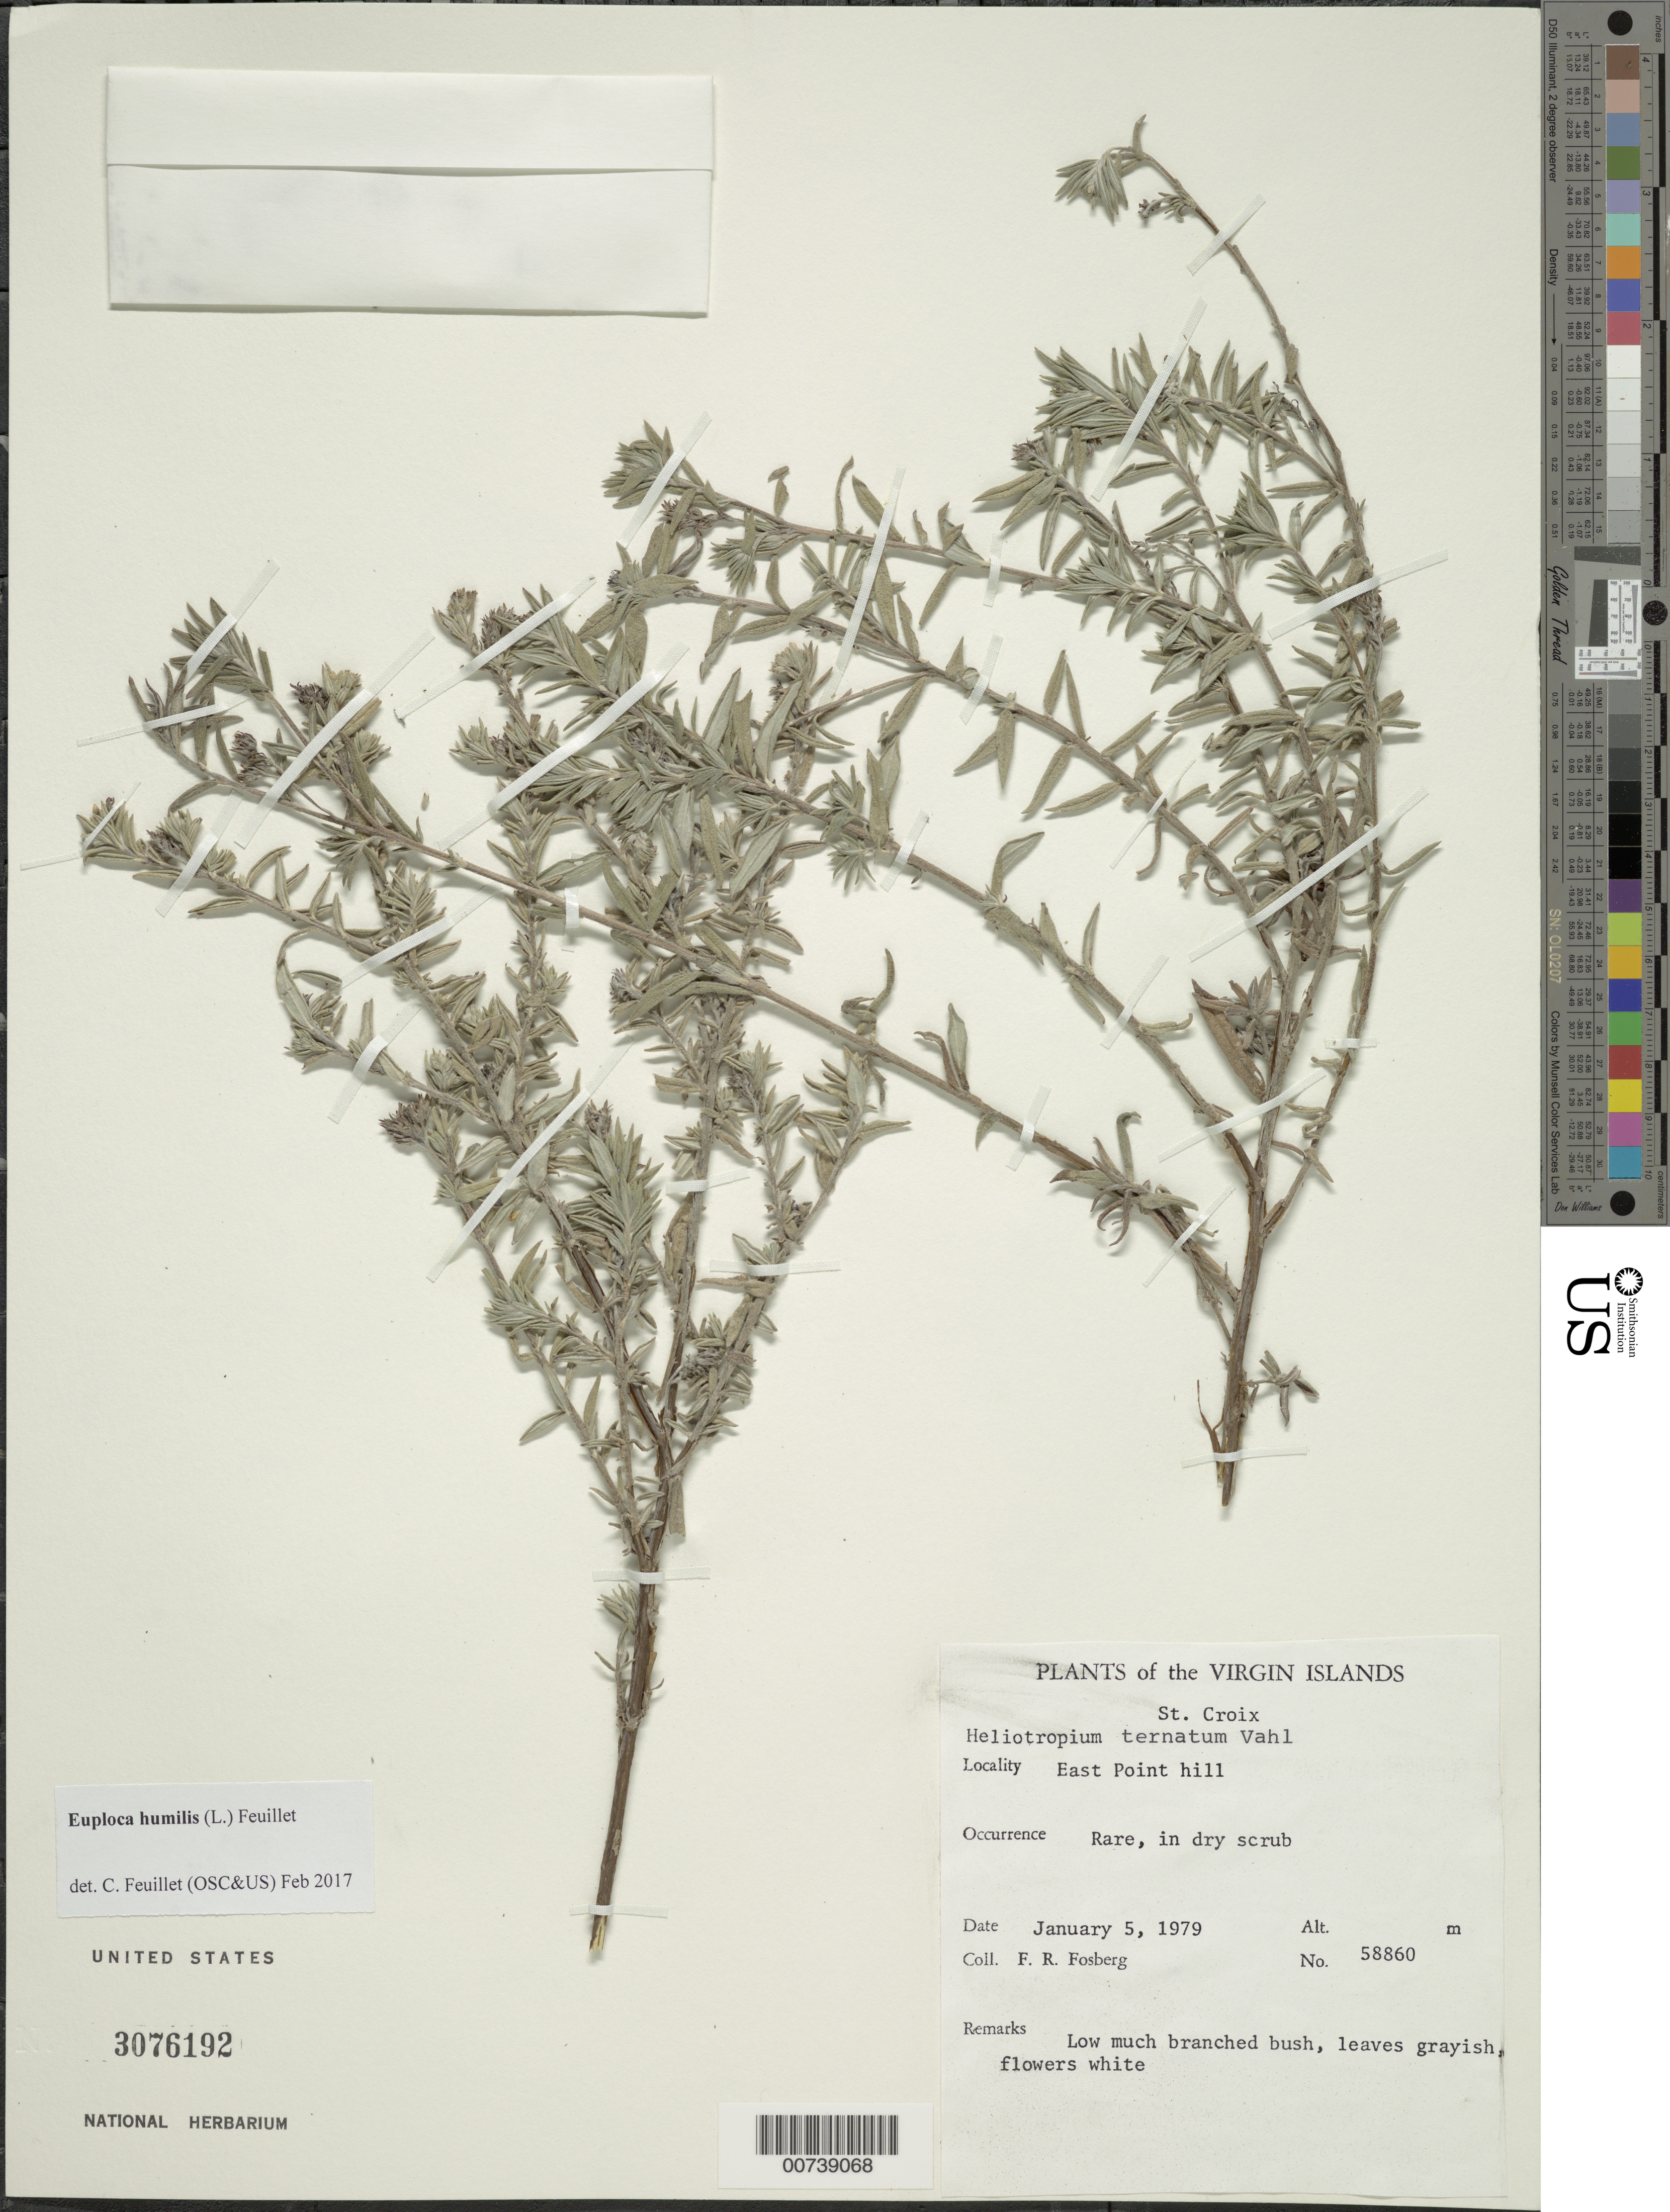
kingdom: Plantae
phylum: Tracheophyta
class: Magnoliopsida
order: Boraginales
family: Heliotropiaceae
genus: Euploca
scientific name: Euploca humilis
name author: (L.) Feuillet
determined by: Feuillet, C.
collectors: F. R. Fosberg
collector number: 58860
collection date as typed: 05 Jan 1979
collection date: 1979-01-05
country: U.S. Virgin Islands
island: St. Croix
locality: East Point Hill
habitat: Rare, in dry scrub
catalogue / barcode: US 3076192